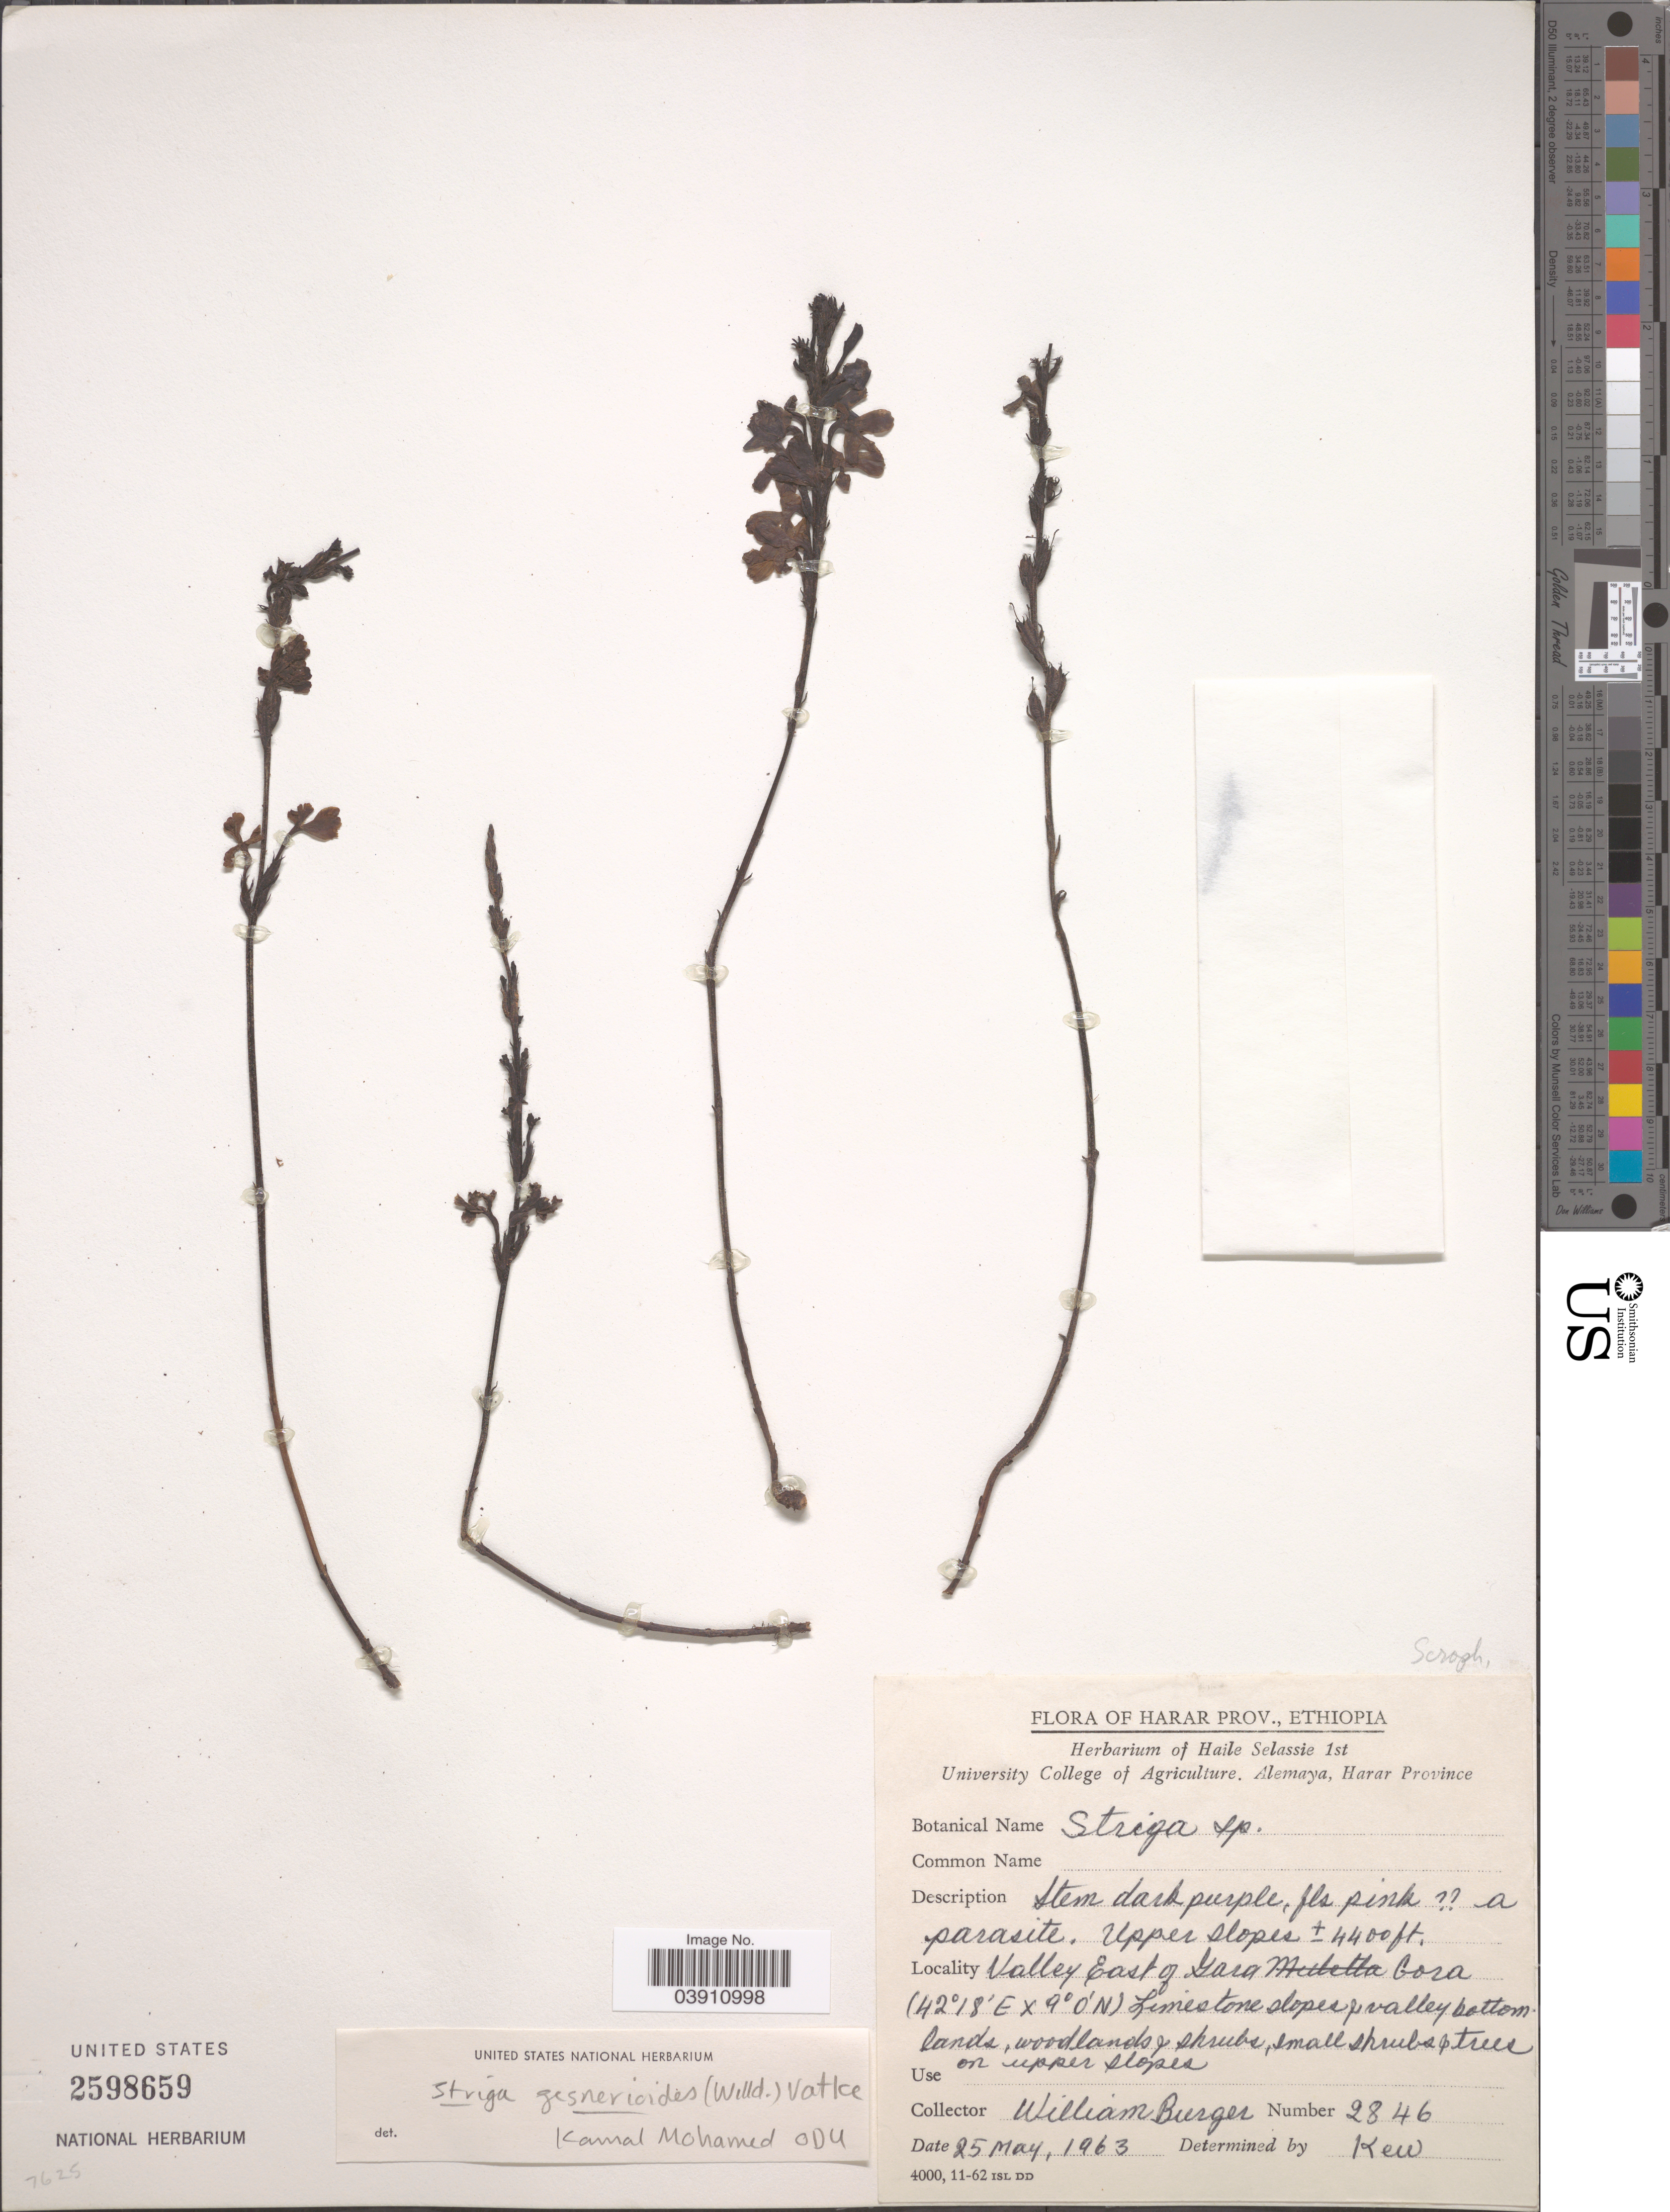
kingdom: Plantae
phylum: Tracheophyta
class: Magnoliopsida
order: Lamiales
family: Orobanchaceae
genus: Striga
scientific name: Striga sp.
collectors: W. Burger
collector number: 2846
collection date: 1963-05-25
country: Ethiopia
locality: Harar Prov. Valley East of Gara Gora.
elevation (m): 1341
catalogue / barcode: US 2598659